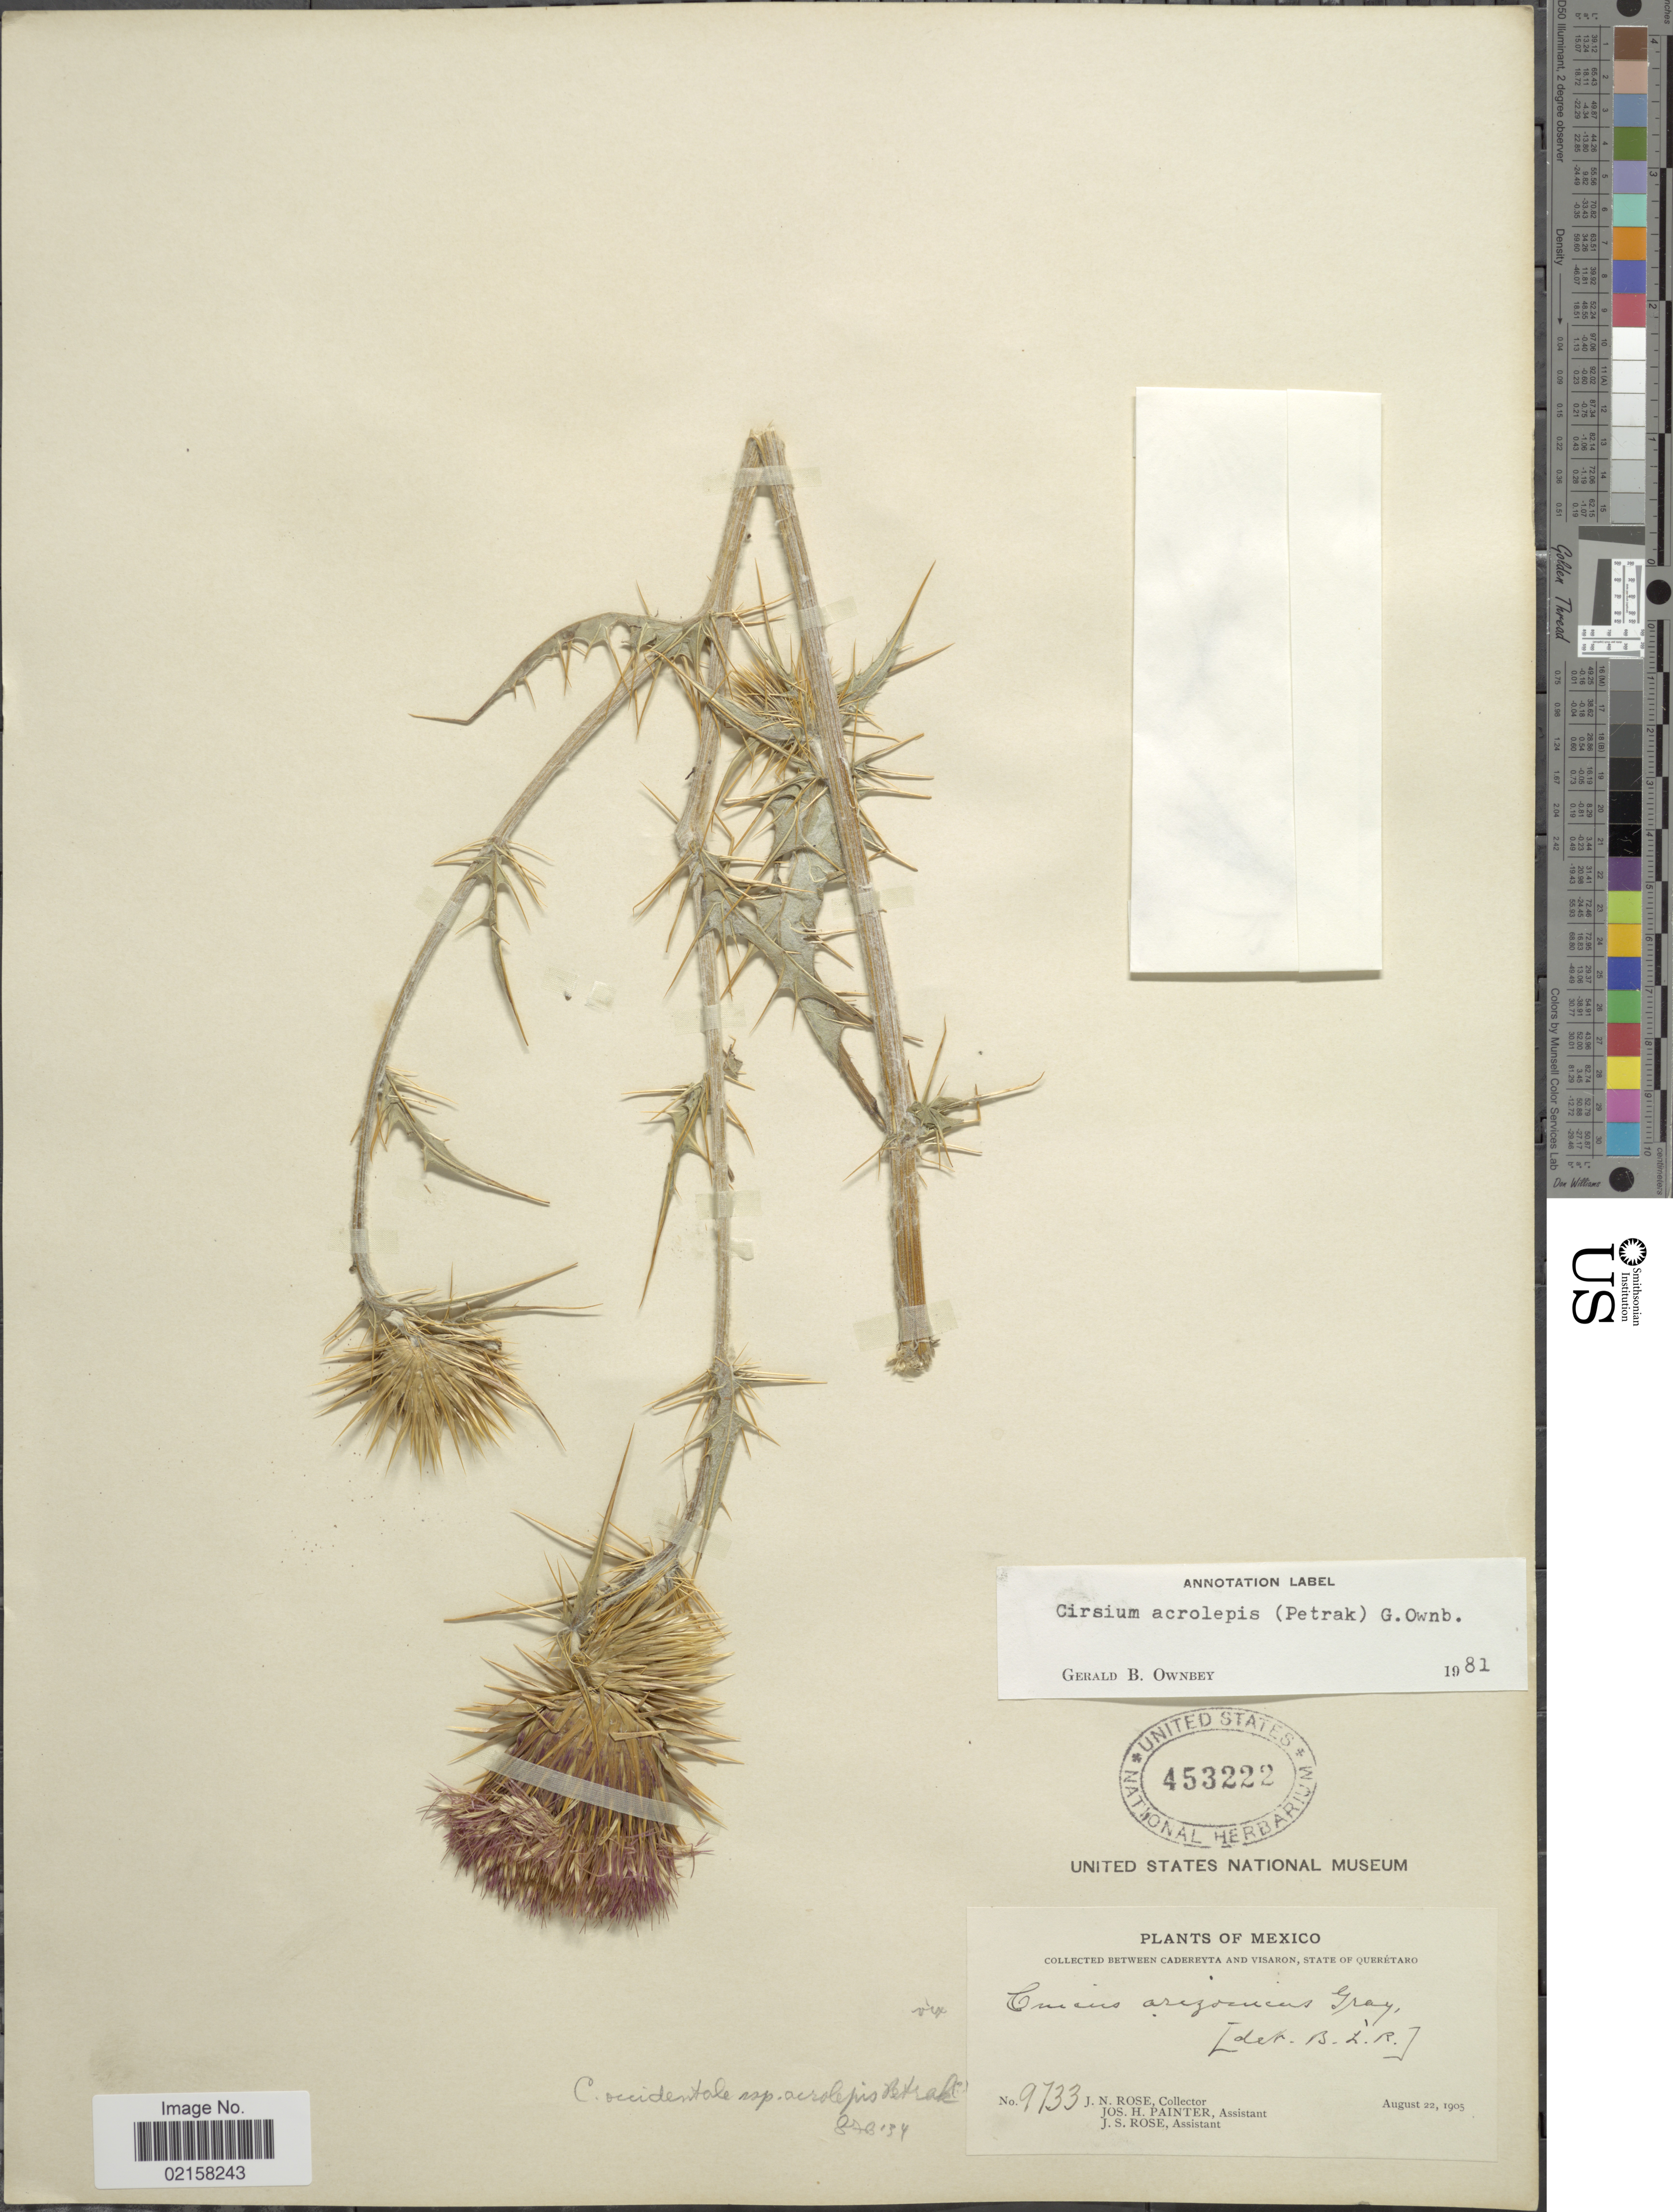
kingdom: Plantae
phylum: Tracheophyta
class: Magnoliopsida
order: Asterales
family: Asteraceae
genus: Cirsium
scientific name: Cirsium acrolepis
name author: (Petr.) G.B. Ownbey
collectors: J. N. Rose, J. H. Painter & J. S. Rose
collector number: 9733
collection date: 1905-08-22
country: Mexico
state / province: Querétaro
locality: Between Cadereyta and Visaron.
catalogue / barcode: US 453222